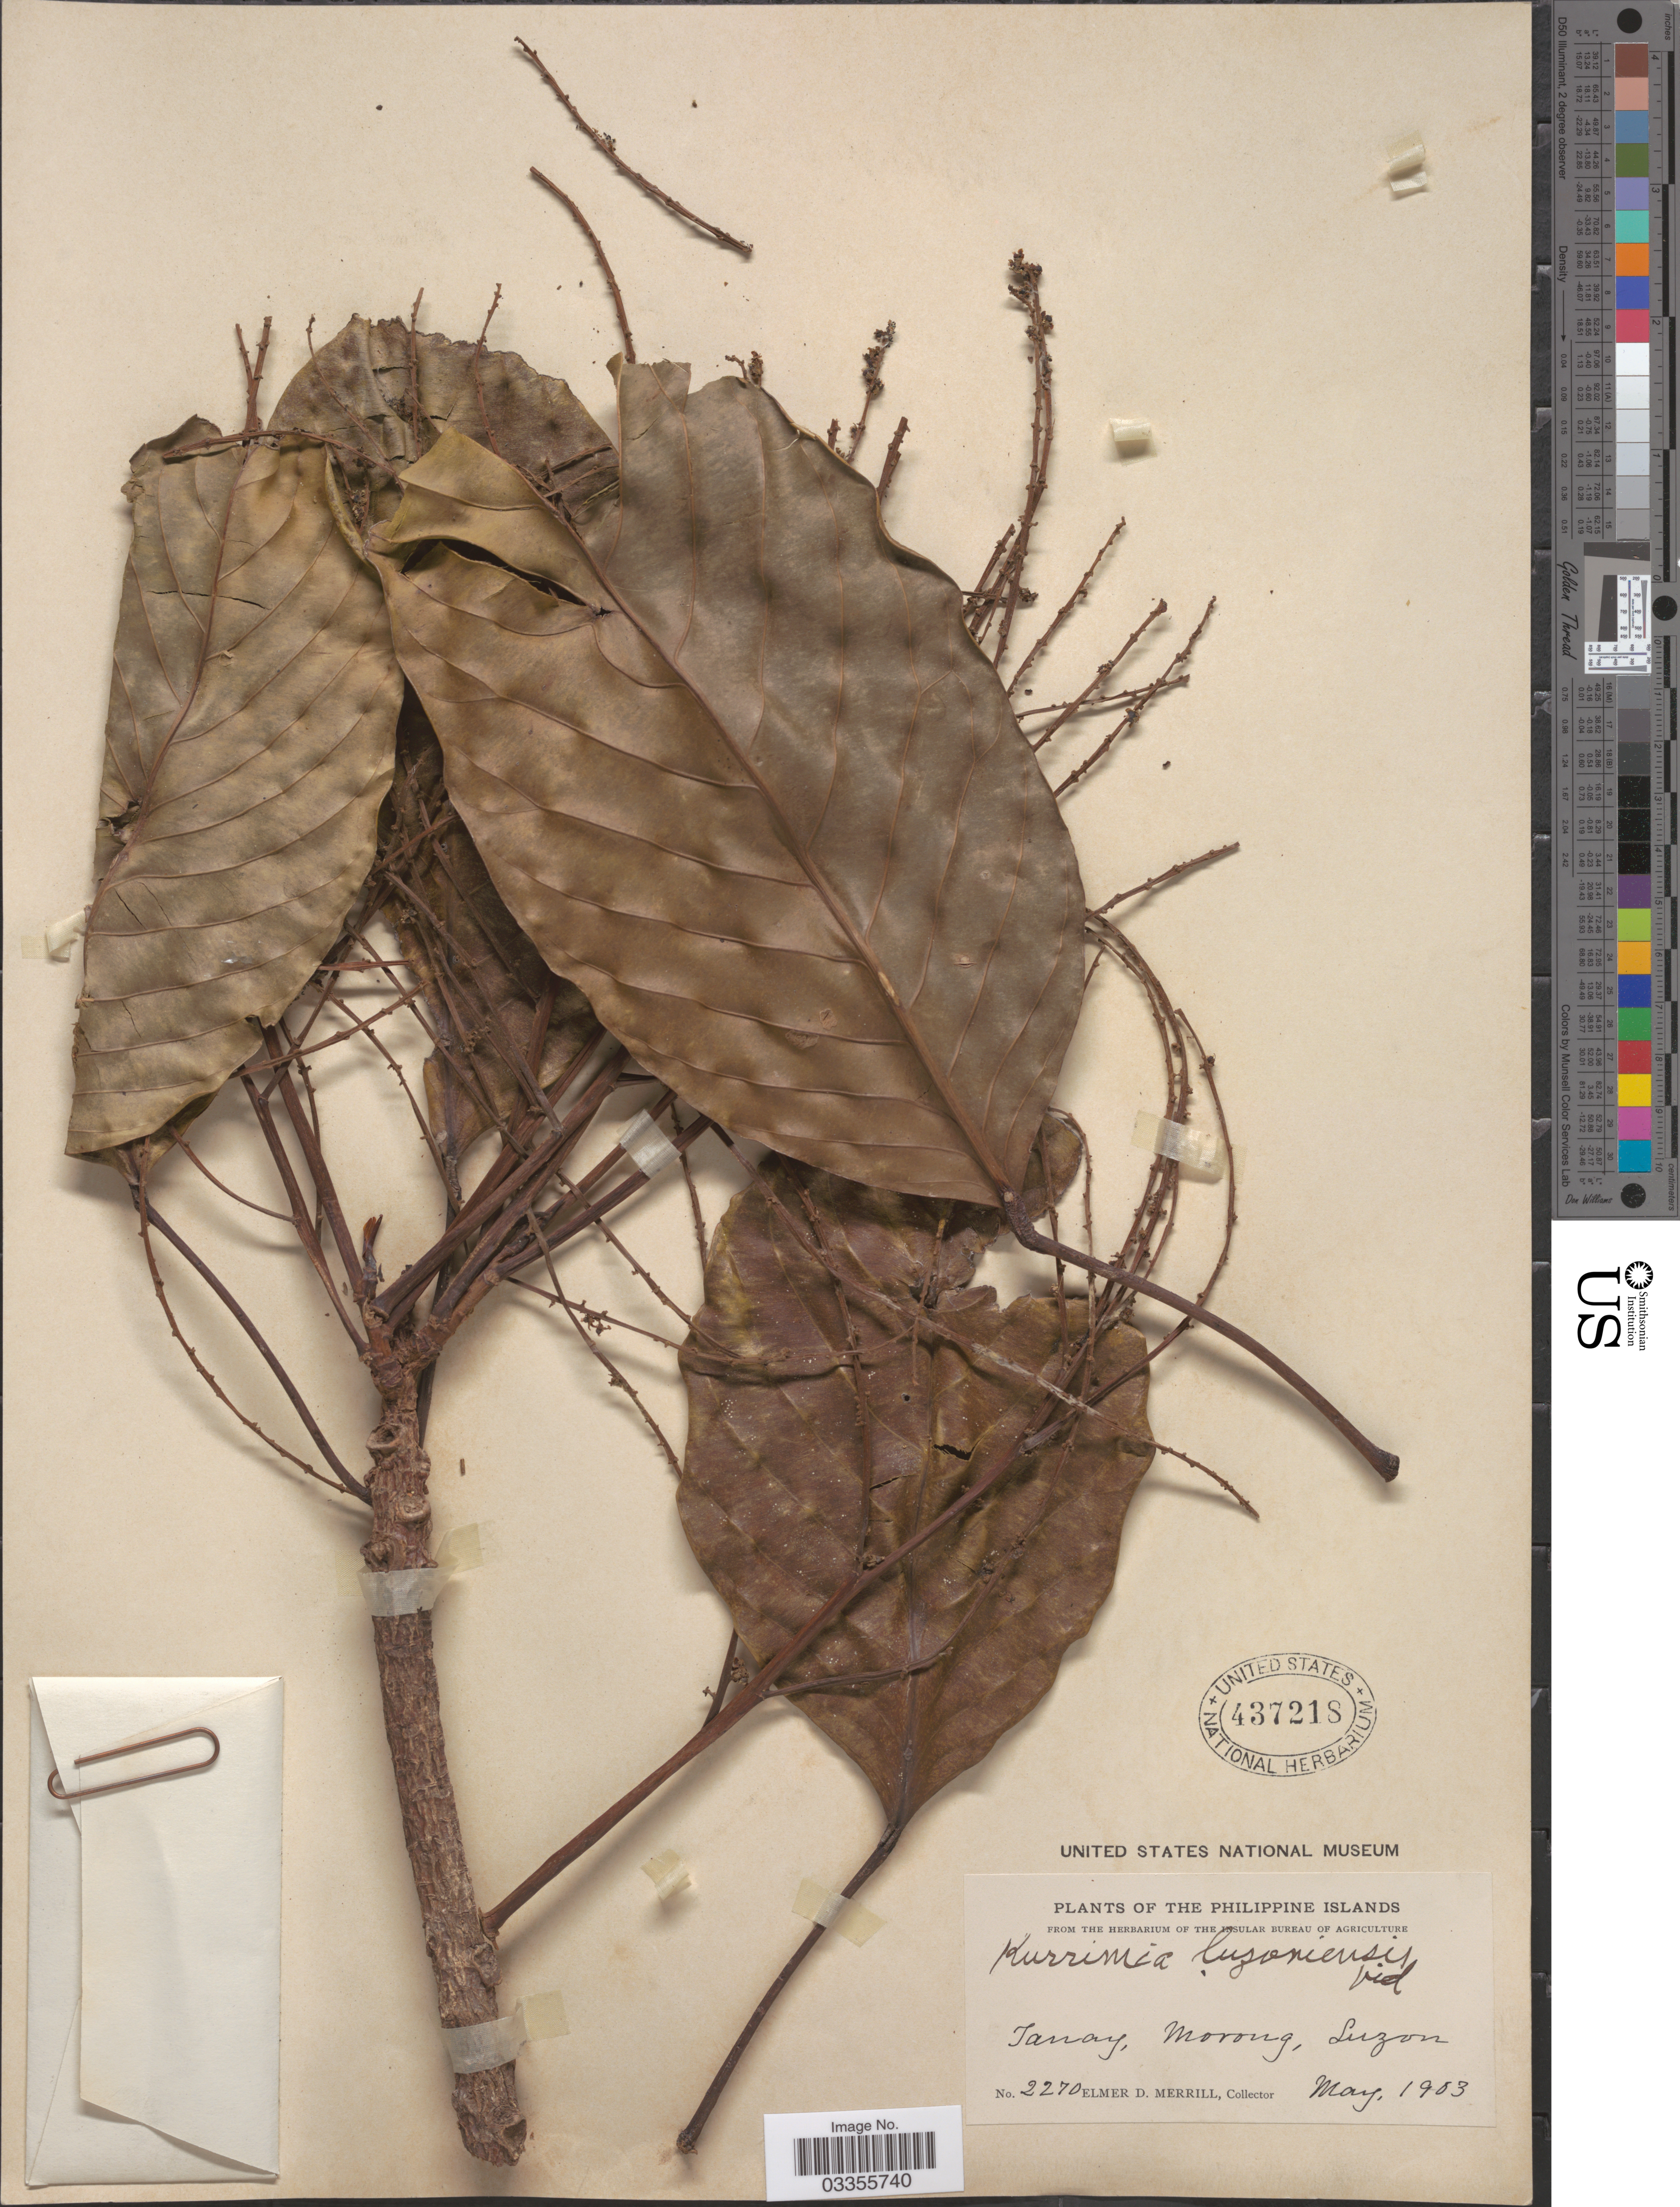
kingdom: Plantae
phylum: Tracheophyta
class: Magnoliopsida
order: Malpighiales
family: Centroplacaceae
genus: Bhesa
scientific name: Bhesa paniculata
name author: (Wall.) Arn.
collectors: E. D. Merrill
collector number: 2270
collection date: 1903-05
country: Philippines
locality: Tanay, Morong, Luzon.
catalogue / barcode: US 437218